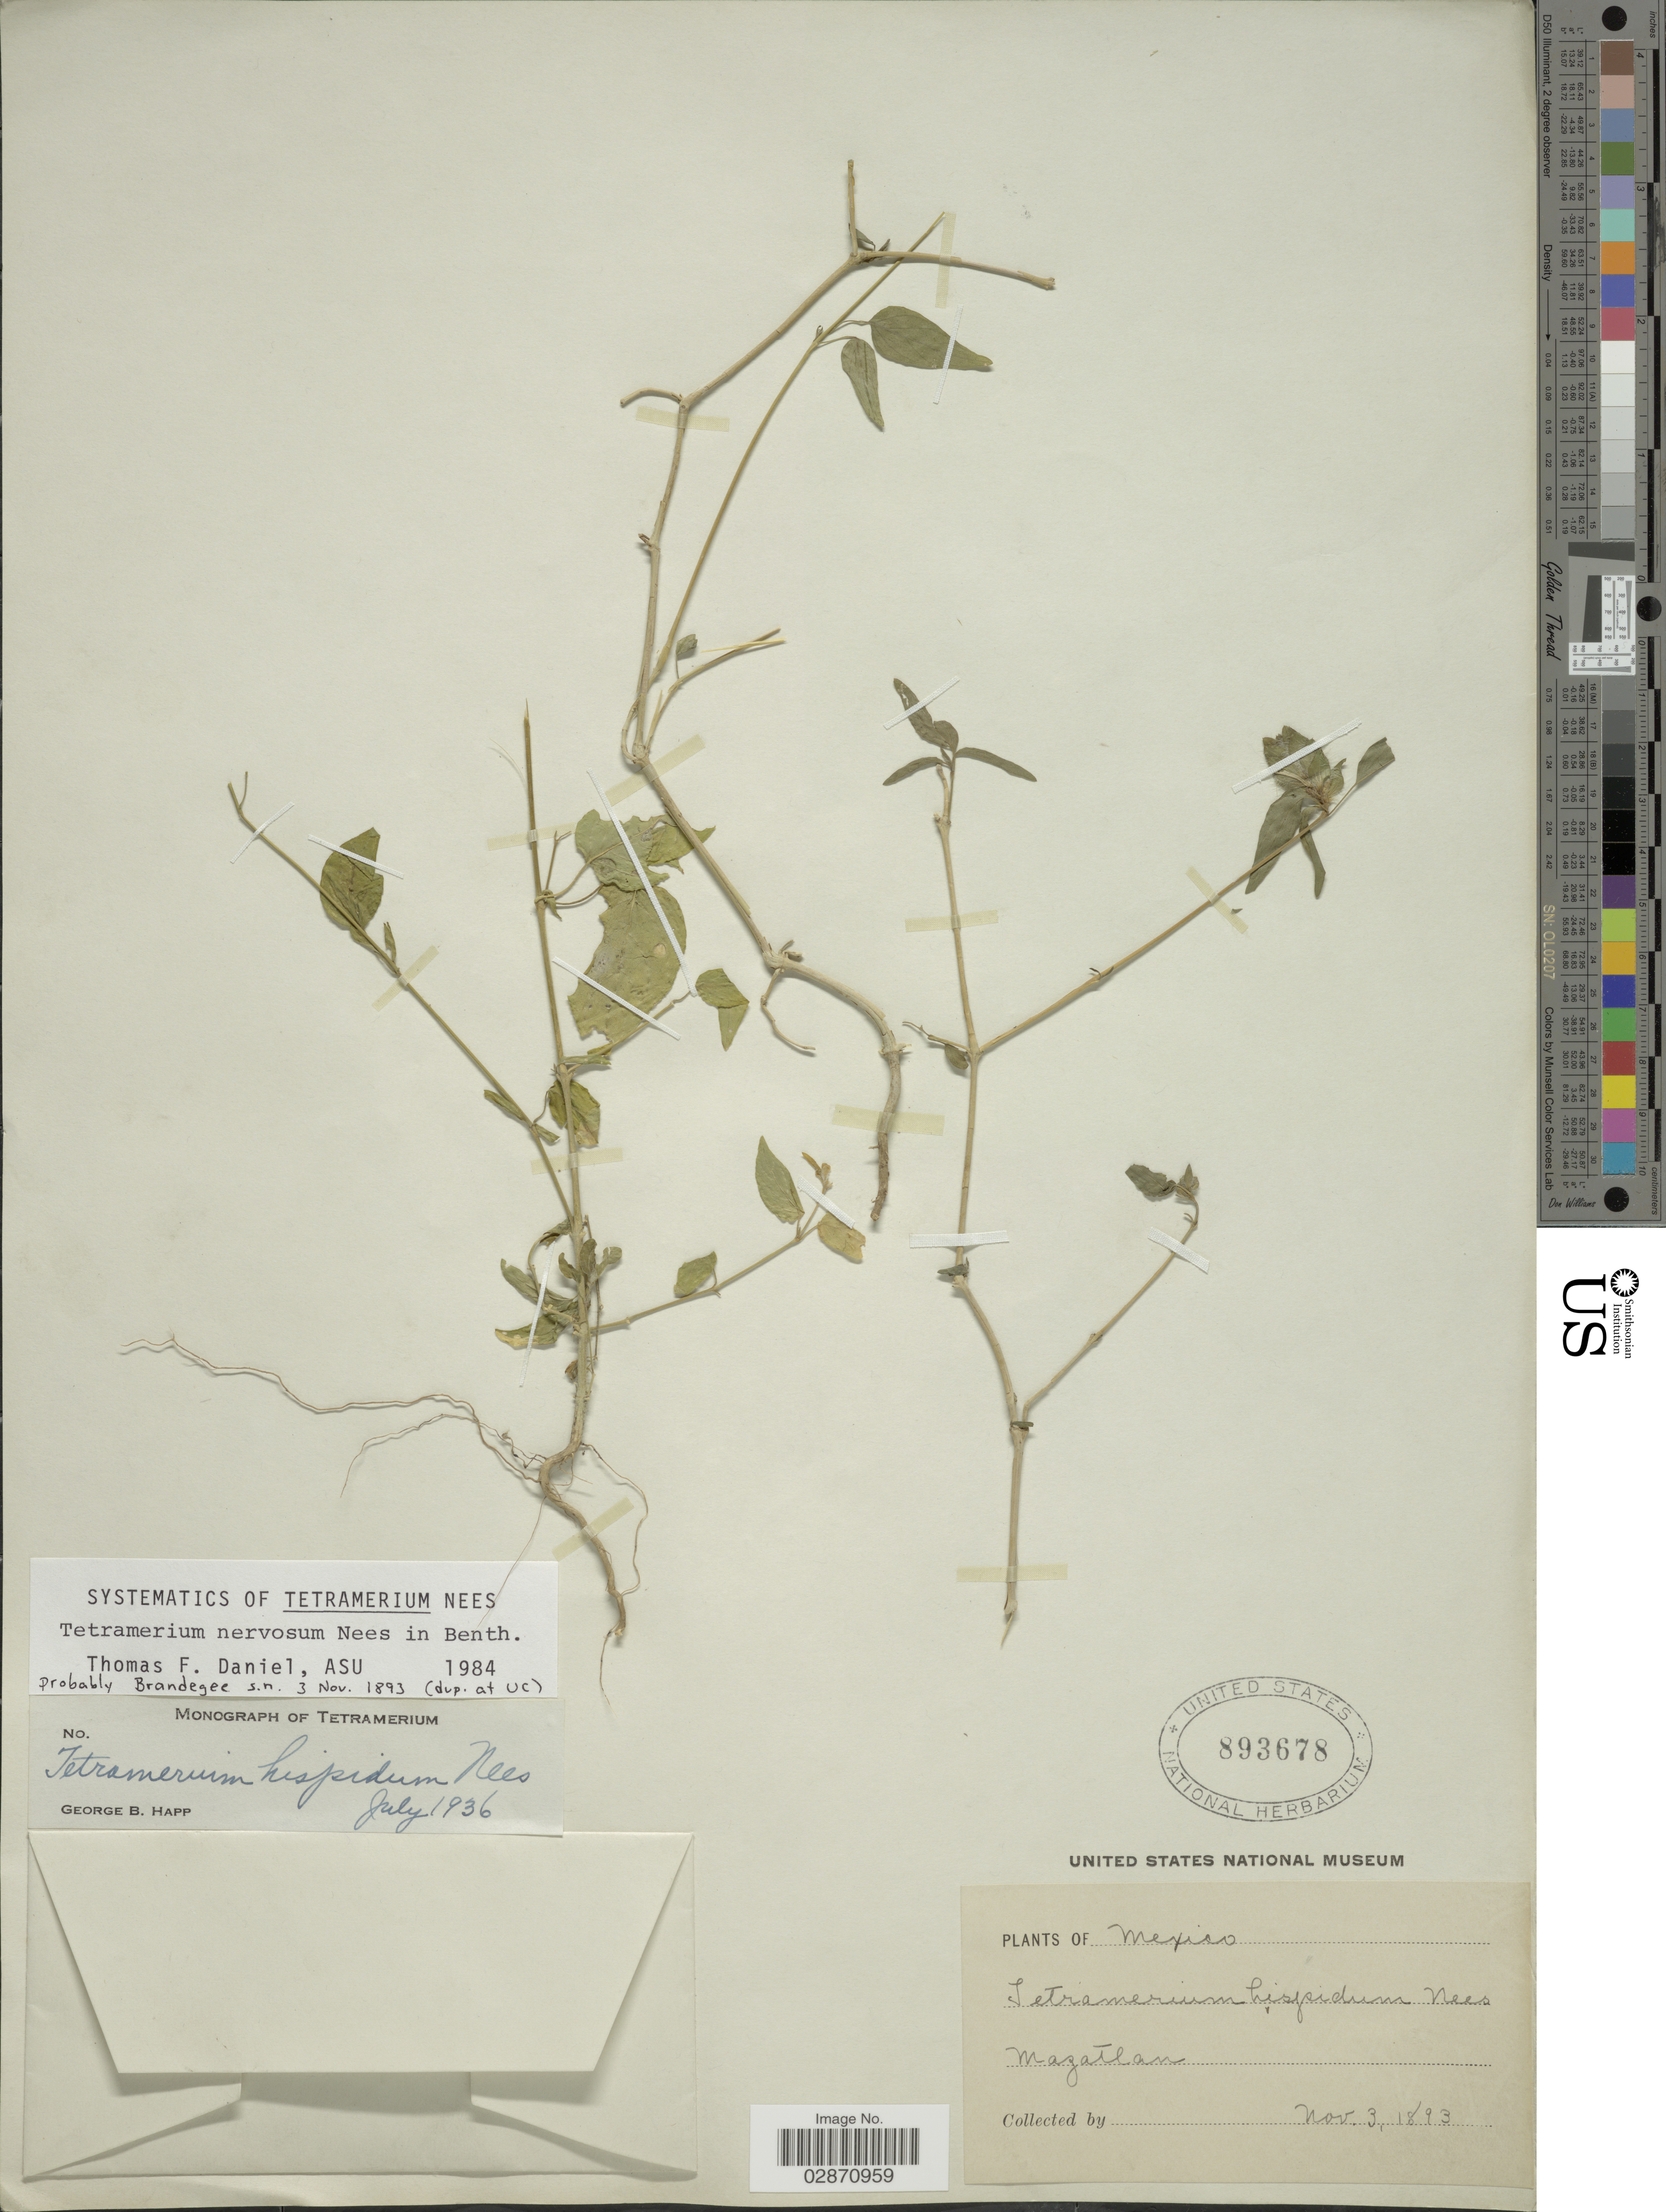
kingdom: Plantae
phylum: Tracheophyta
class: Magnoliopsida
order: Lamiales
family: Acanthaceae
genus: Tetramerium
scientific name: Tetramerium nervosum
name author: Nees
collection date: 1893-11-03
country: Mexico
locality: Mazatlan.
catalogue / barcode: US 893678